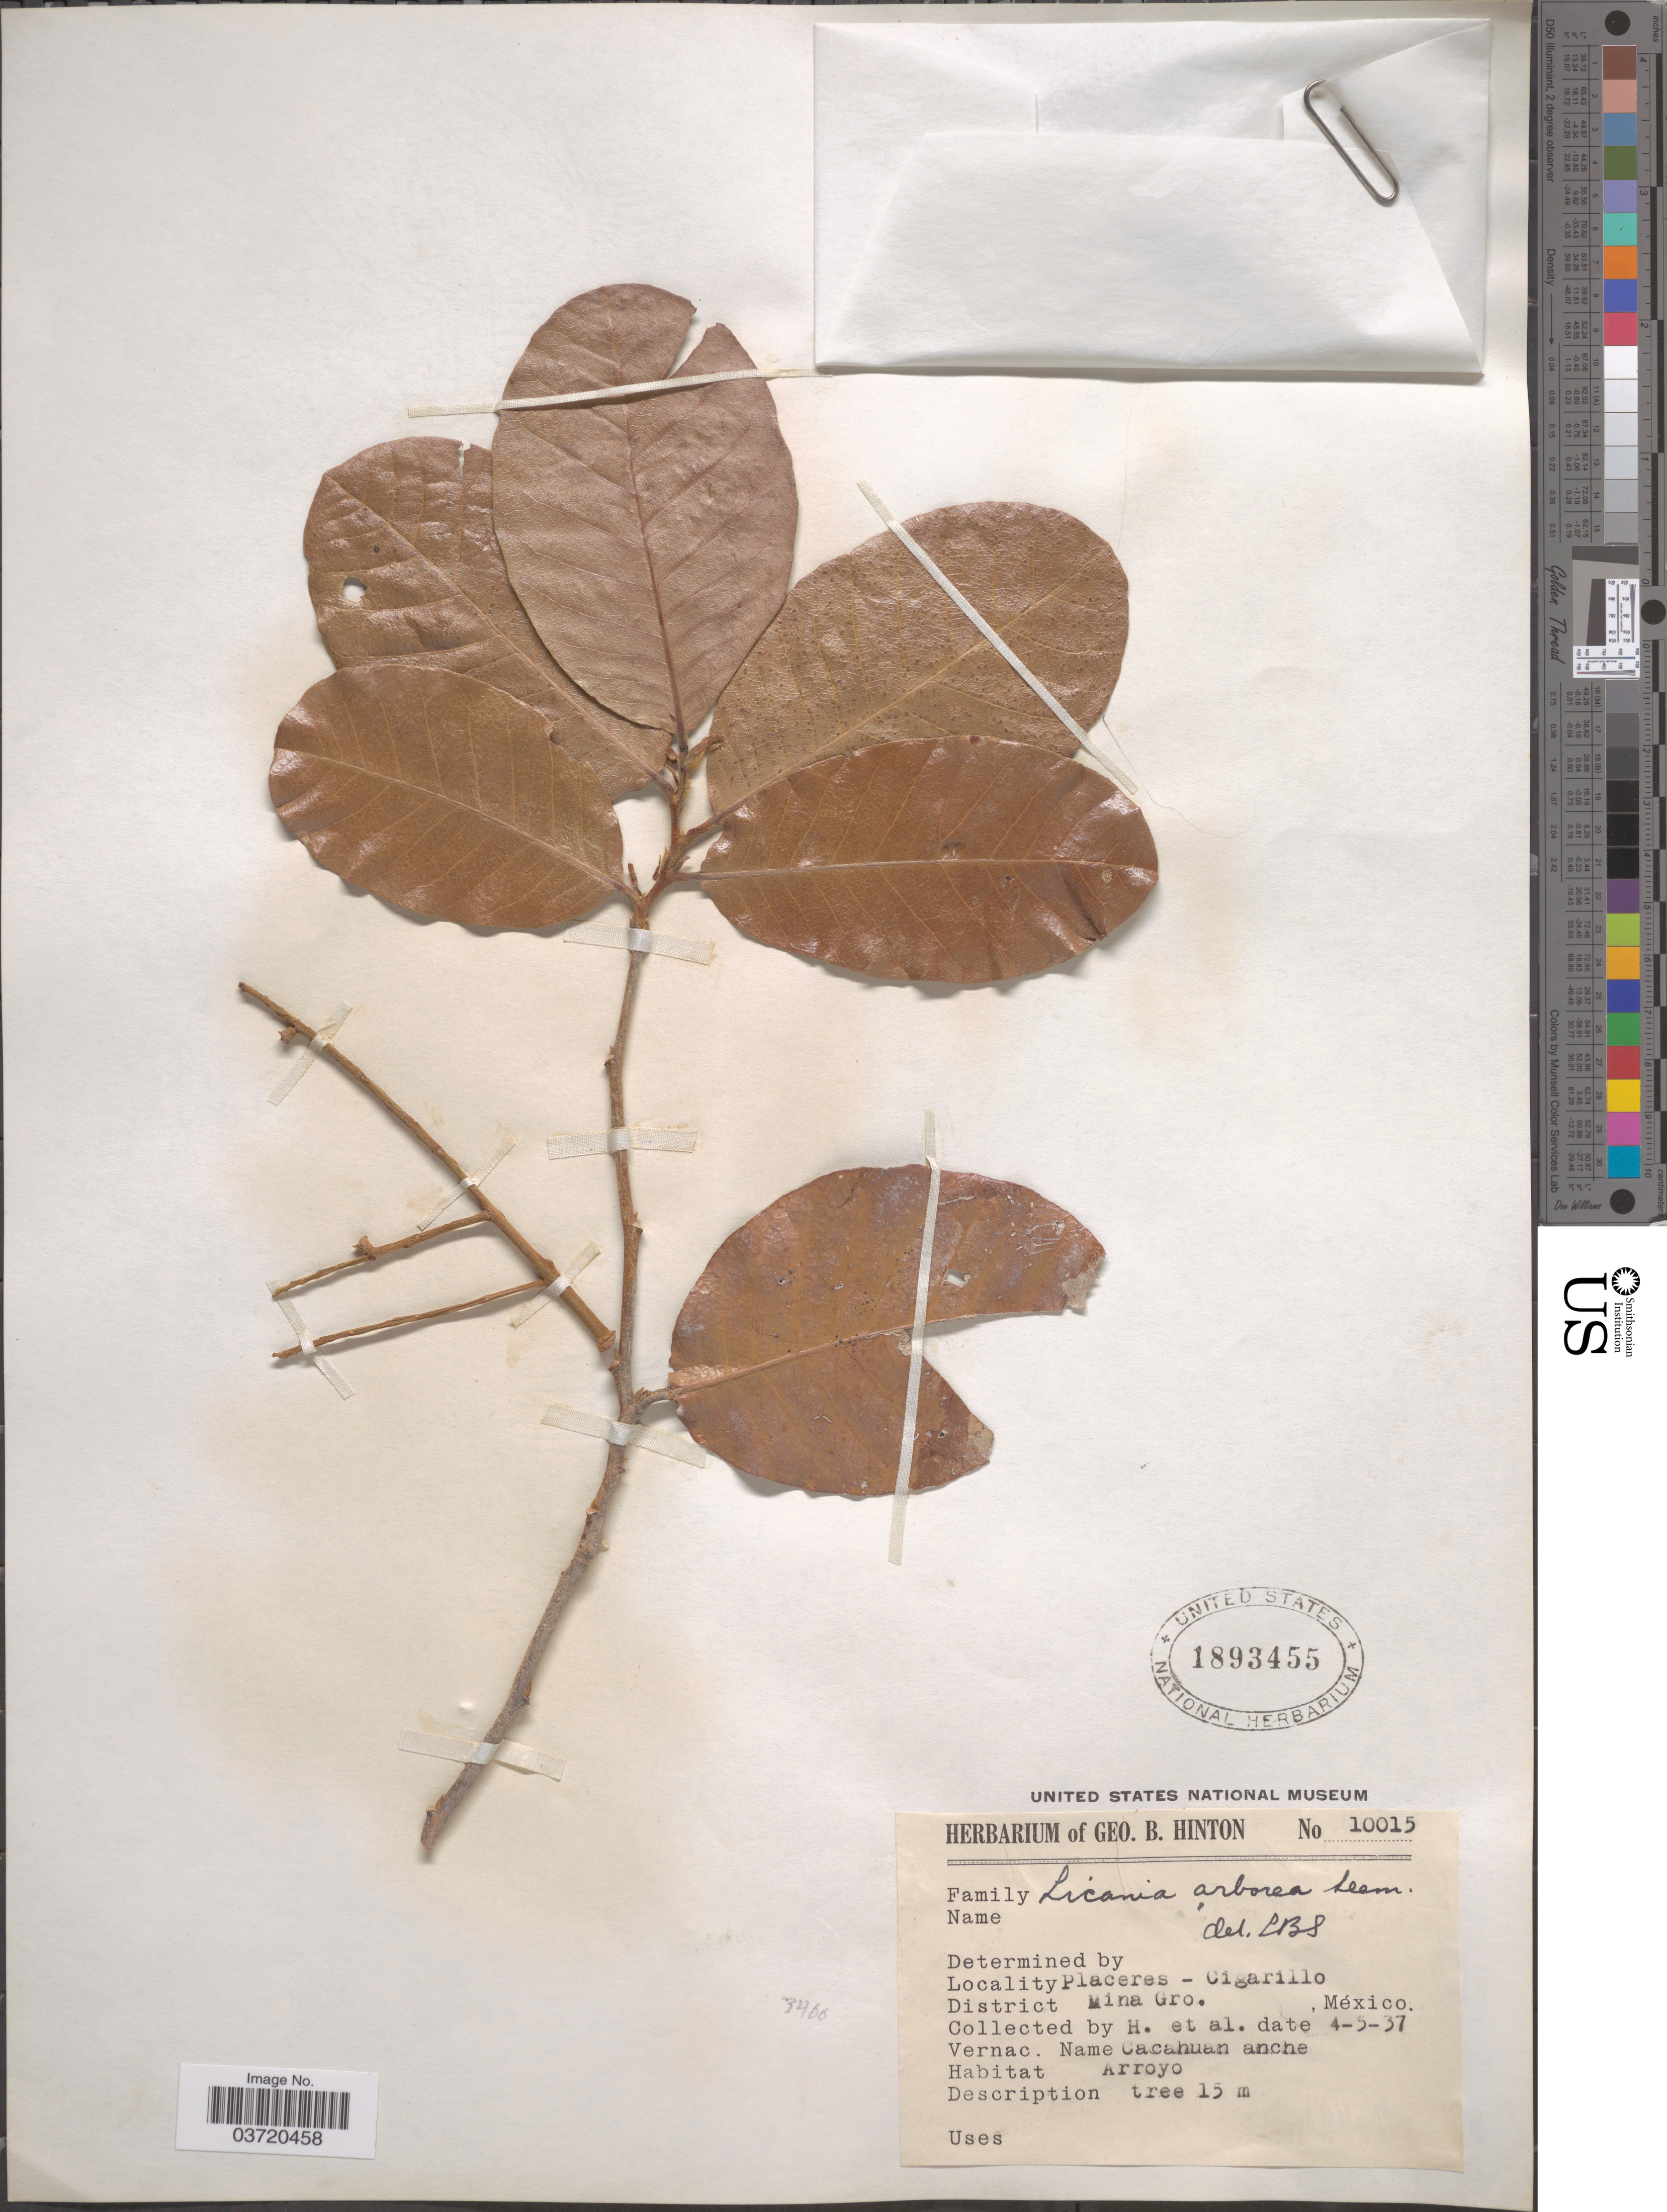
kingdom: Plantae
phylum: Tracheophyta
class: Magnoliopsida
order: Malpighiales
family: Chrysobalanaceae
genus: Microdesmia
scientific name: Microdesmia arborea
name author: (Seem.) Sothers & Prance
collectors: G. B. Hinton & et al.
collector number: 10015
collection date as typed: Transcribed d/m/y: 4/5/37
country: Mexico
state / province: Guerrero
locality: Placeres - Cigarillo. District Mina Gro.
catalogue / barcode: US 1893455